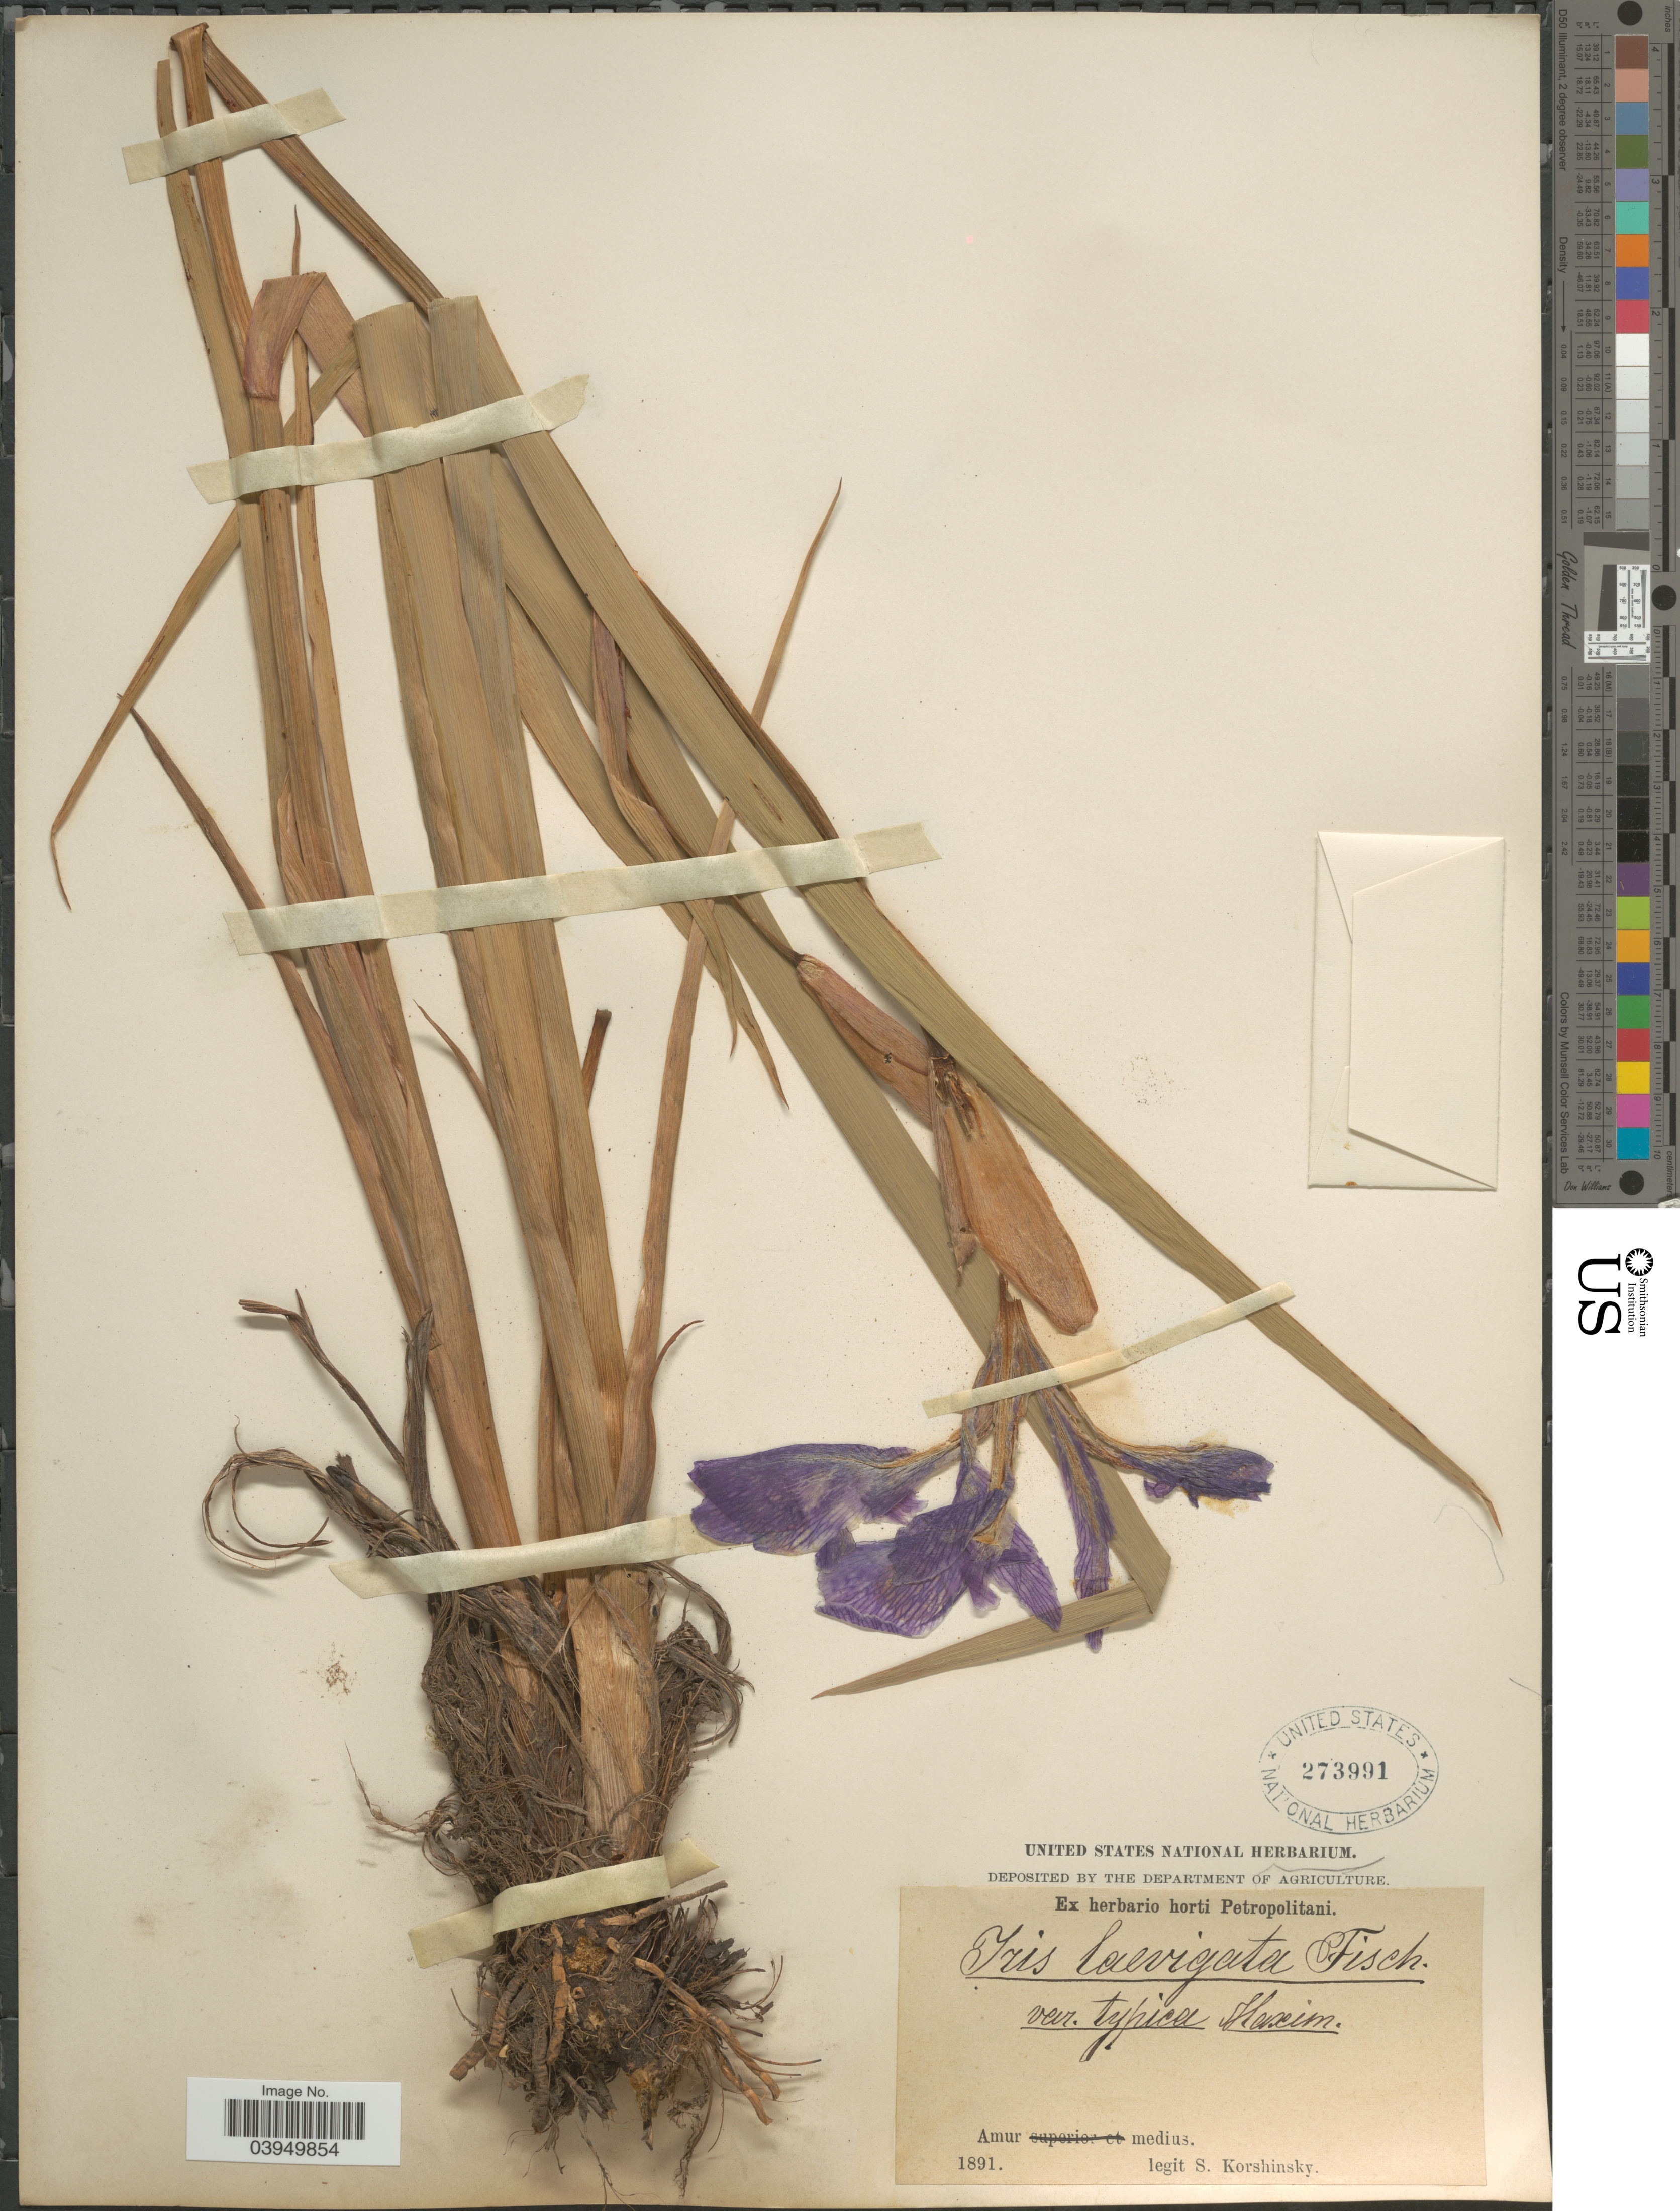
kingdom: Plantae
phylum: Tracheophyta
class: Liliopsida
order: Asparagales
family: Iridaceae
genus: Iris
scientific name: Iris laevigata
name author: Fisch.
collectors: S. I. Korshinsky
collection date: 1891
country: Russian Federation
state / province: Amur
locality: Amur medius.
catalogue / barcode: US 273991